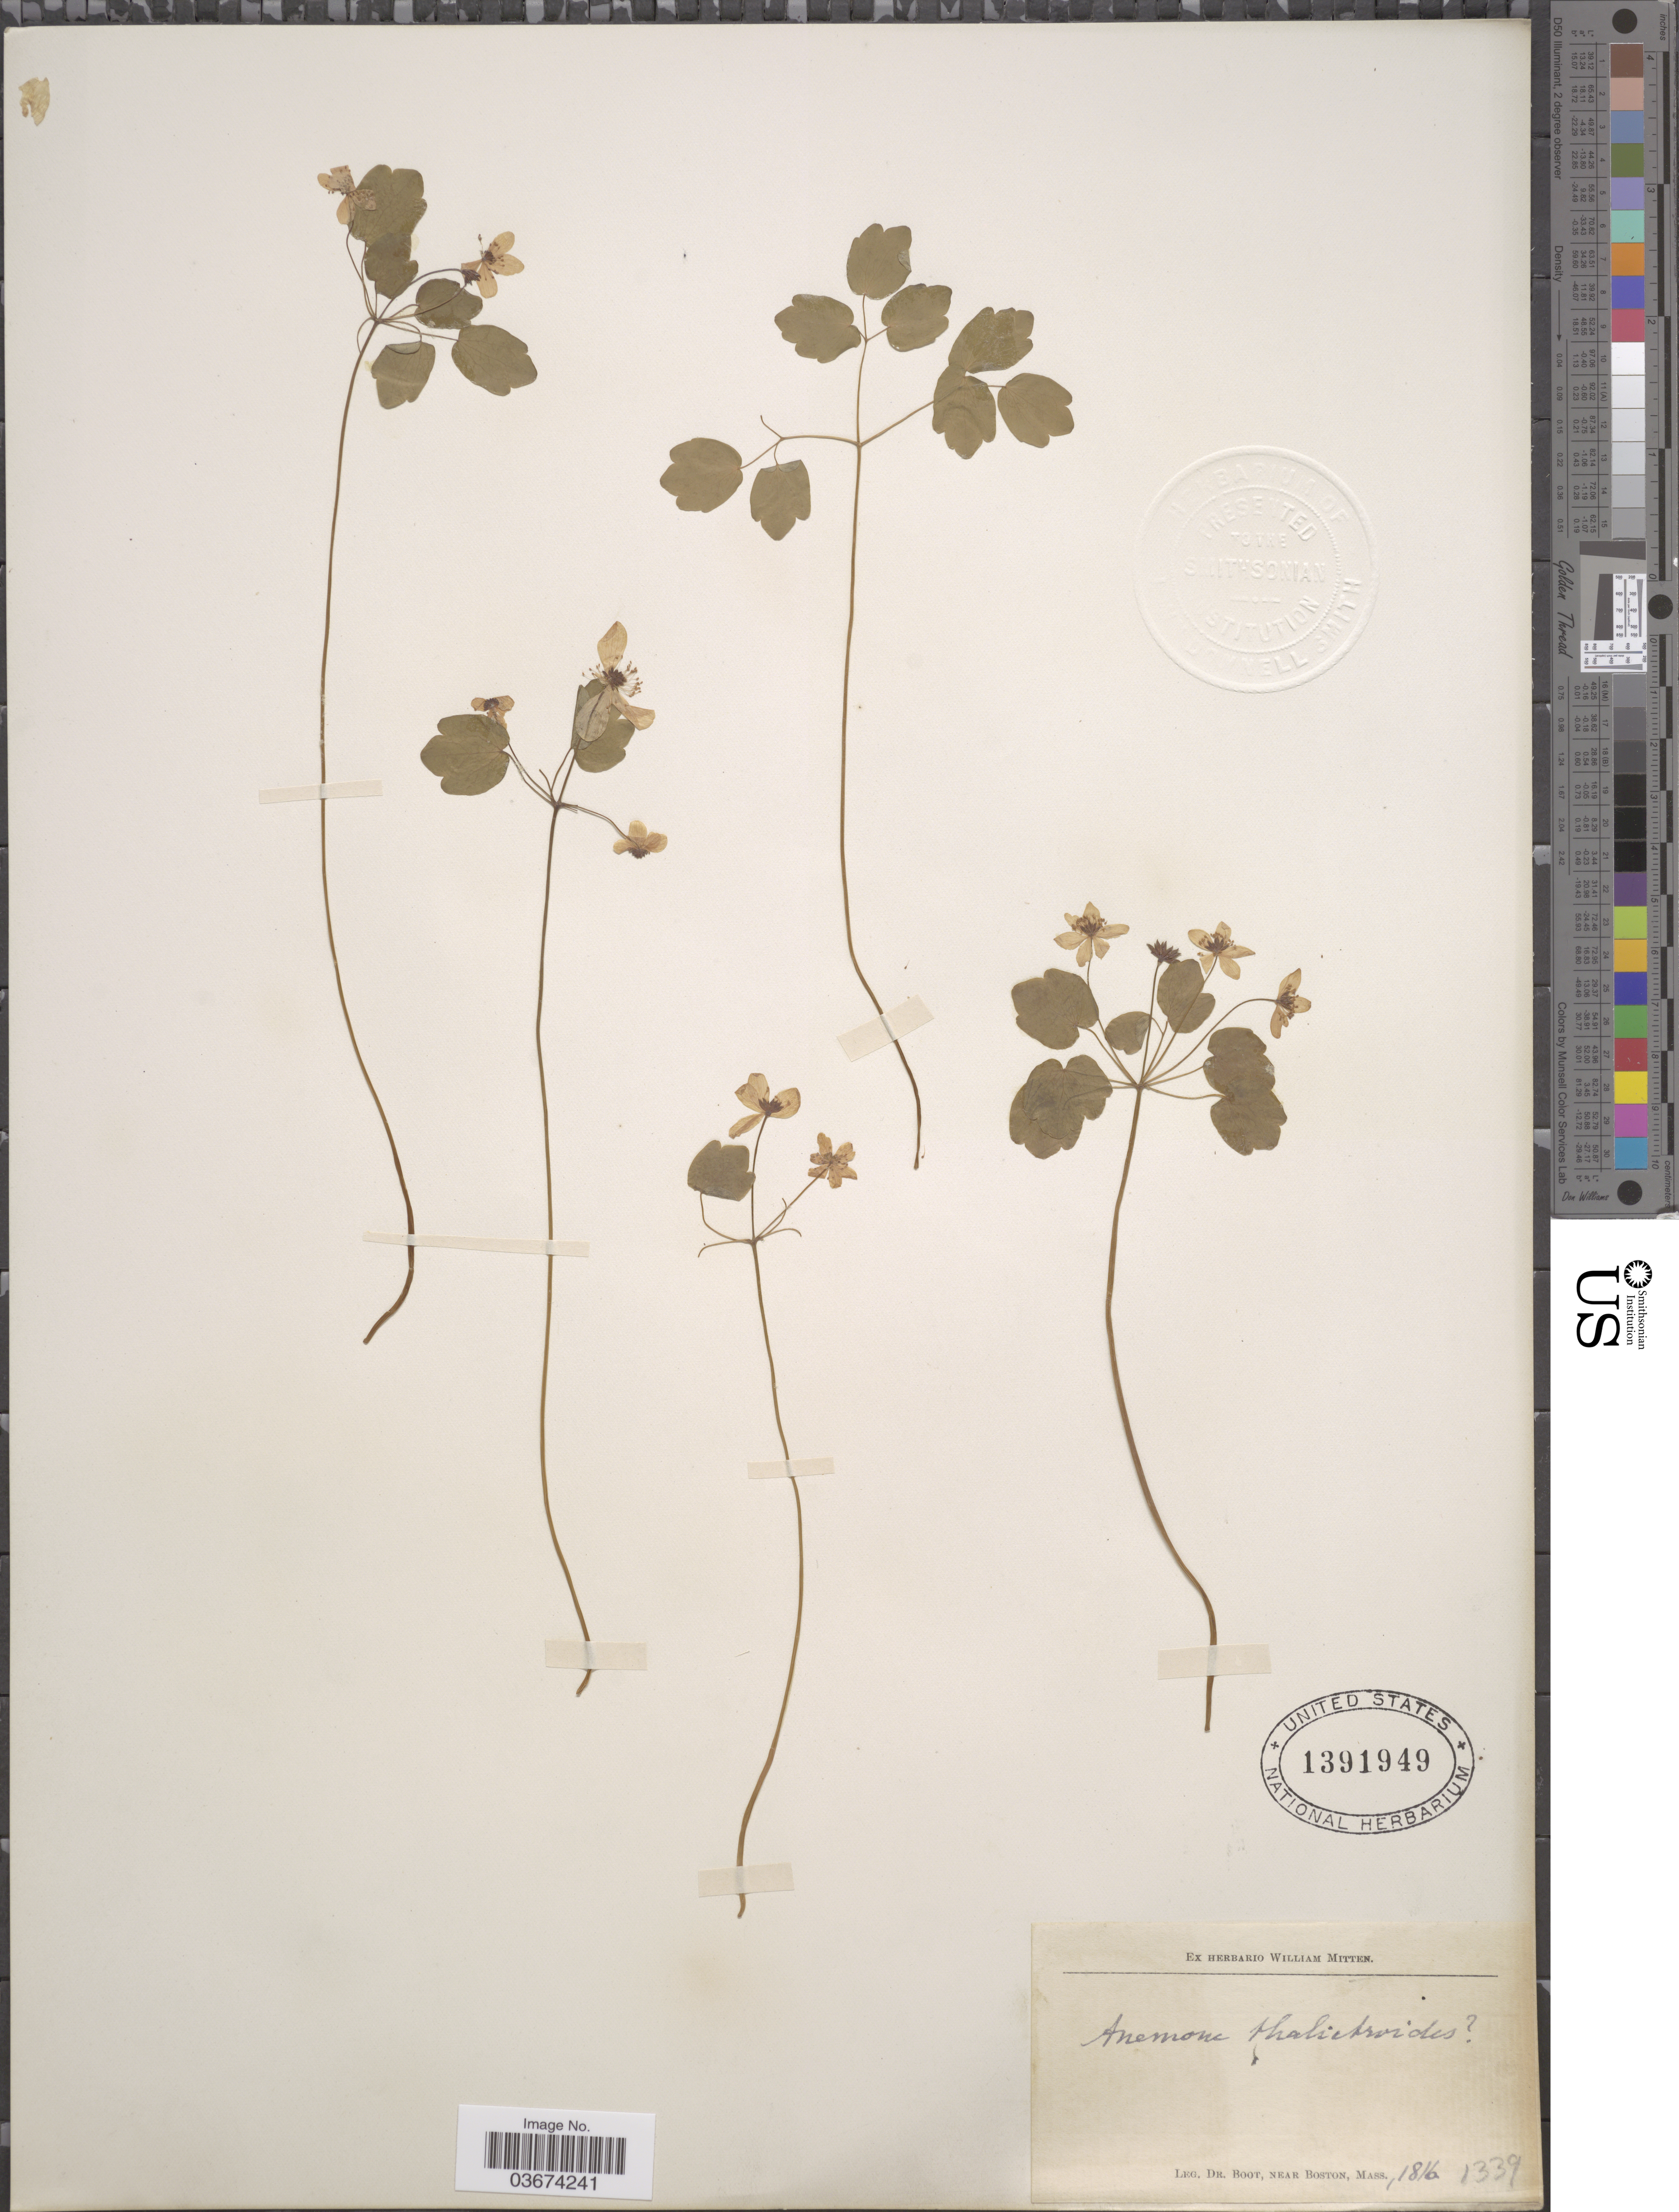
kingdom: Plantae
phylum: Tracheophyta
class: Magnoliopsida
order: Ranunculales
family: Ranunculaceae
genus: Thalictrum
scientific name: Thalictrum thalictroides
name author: (L.) A.J. Eames & B. Boivin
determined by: Strong, M. T., (US), Smithsonian Institution - National Museum of Natural History (UNITED STATES)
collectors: Boot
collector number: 1339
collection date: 1816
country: United States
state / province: Massachusetts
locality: Near Boston.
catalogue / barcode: US 1391949